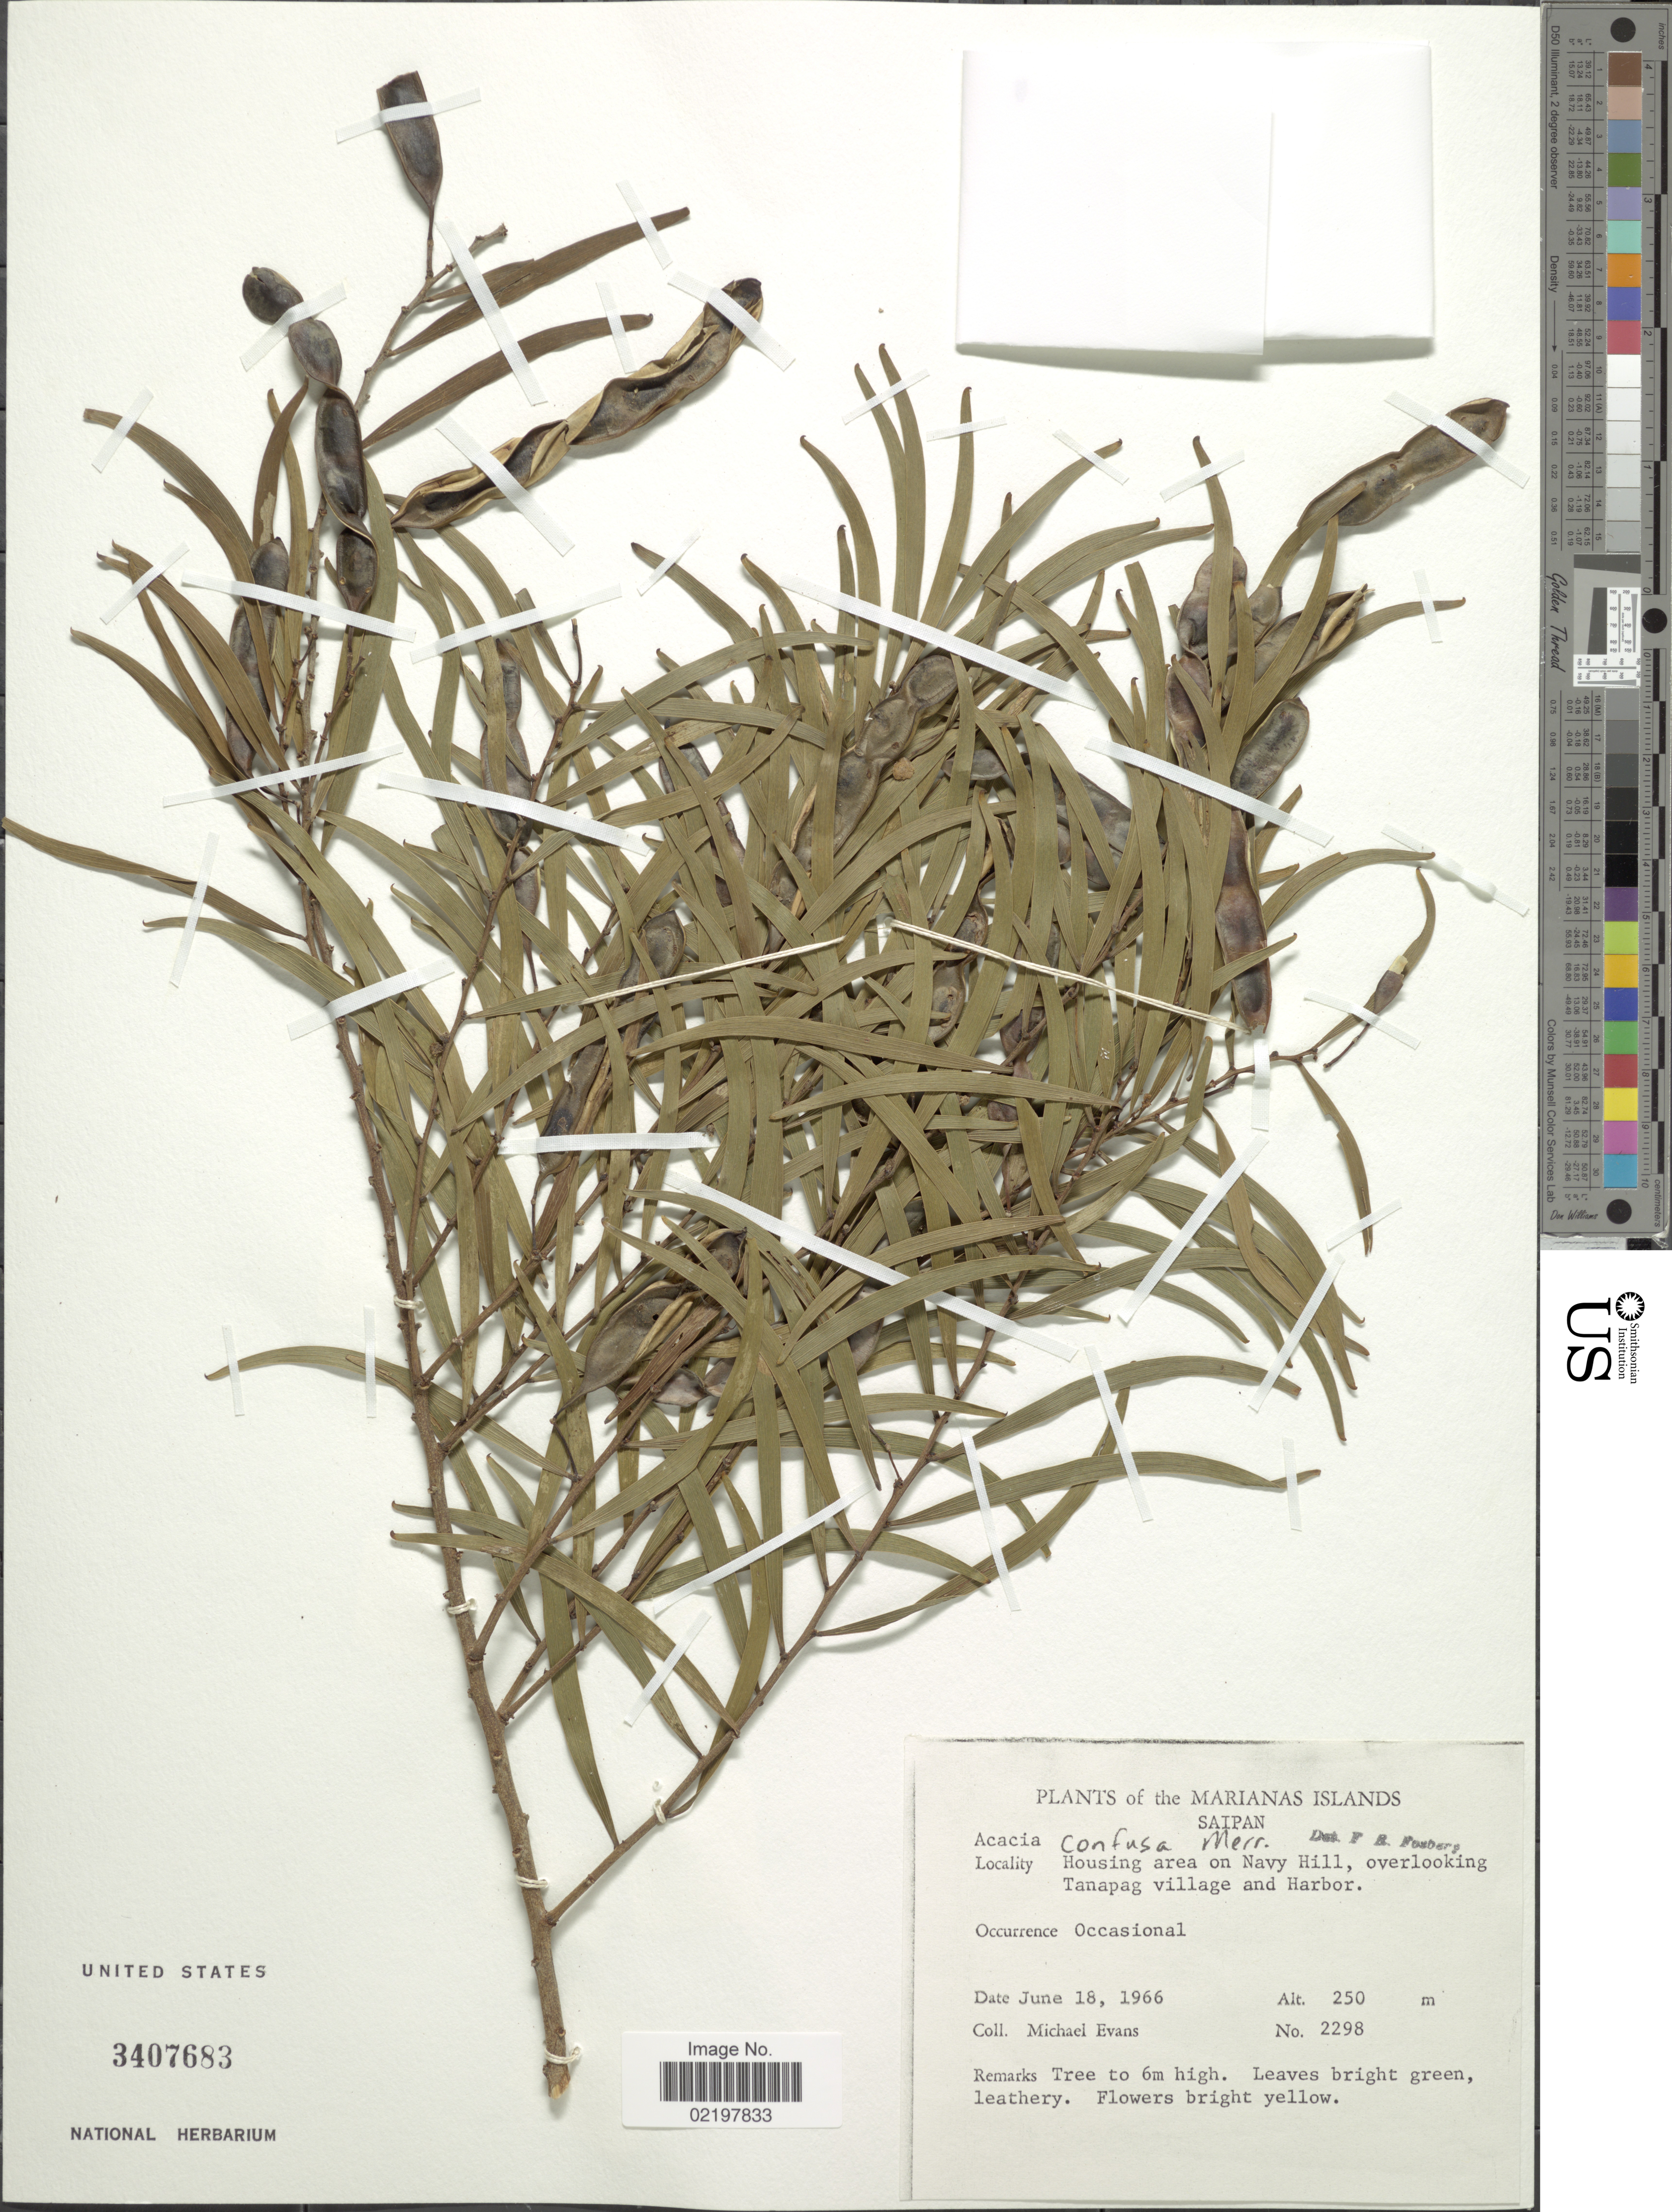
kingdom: Plantae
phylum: Tracheophyta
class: Magnoliopsida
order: Fabales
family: Fabaceae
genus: Acacia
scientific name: Acacia confusa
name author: Merr.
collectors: M. Evans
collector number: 2298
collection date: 1966-06-18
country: Northern Mariana Islands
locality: The Marianas Islands, Saipan, Housing area on Navy Hill, overlooking Tanapag village and Harbor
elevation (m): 250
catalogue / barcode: US 3407683